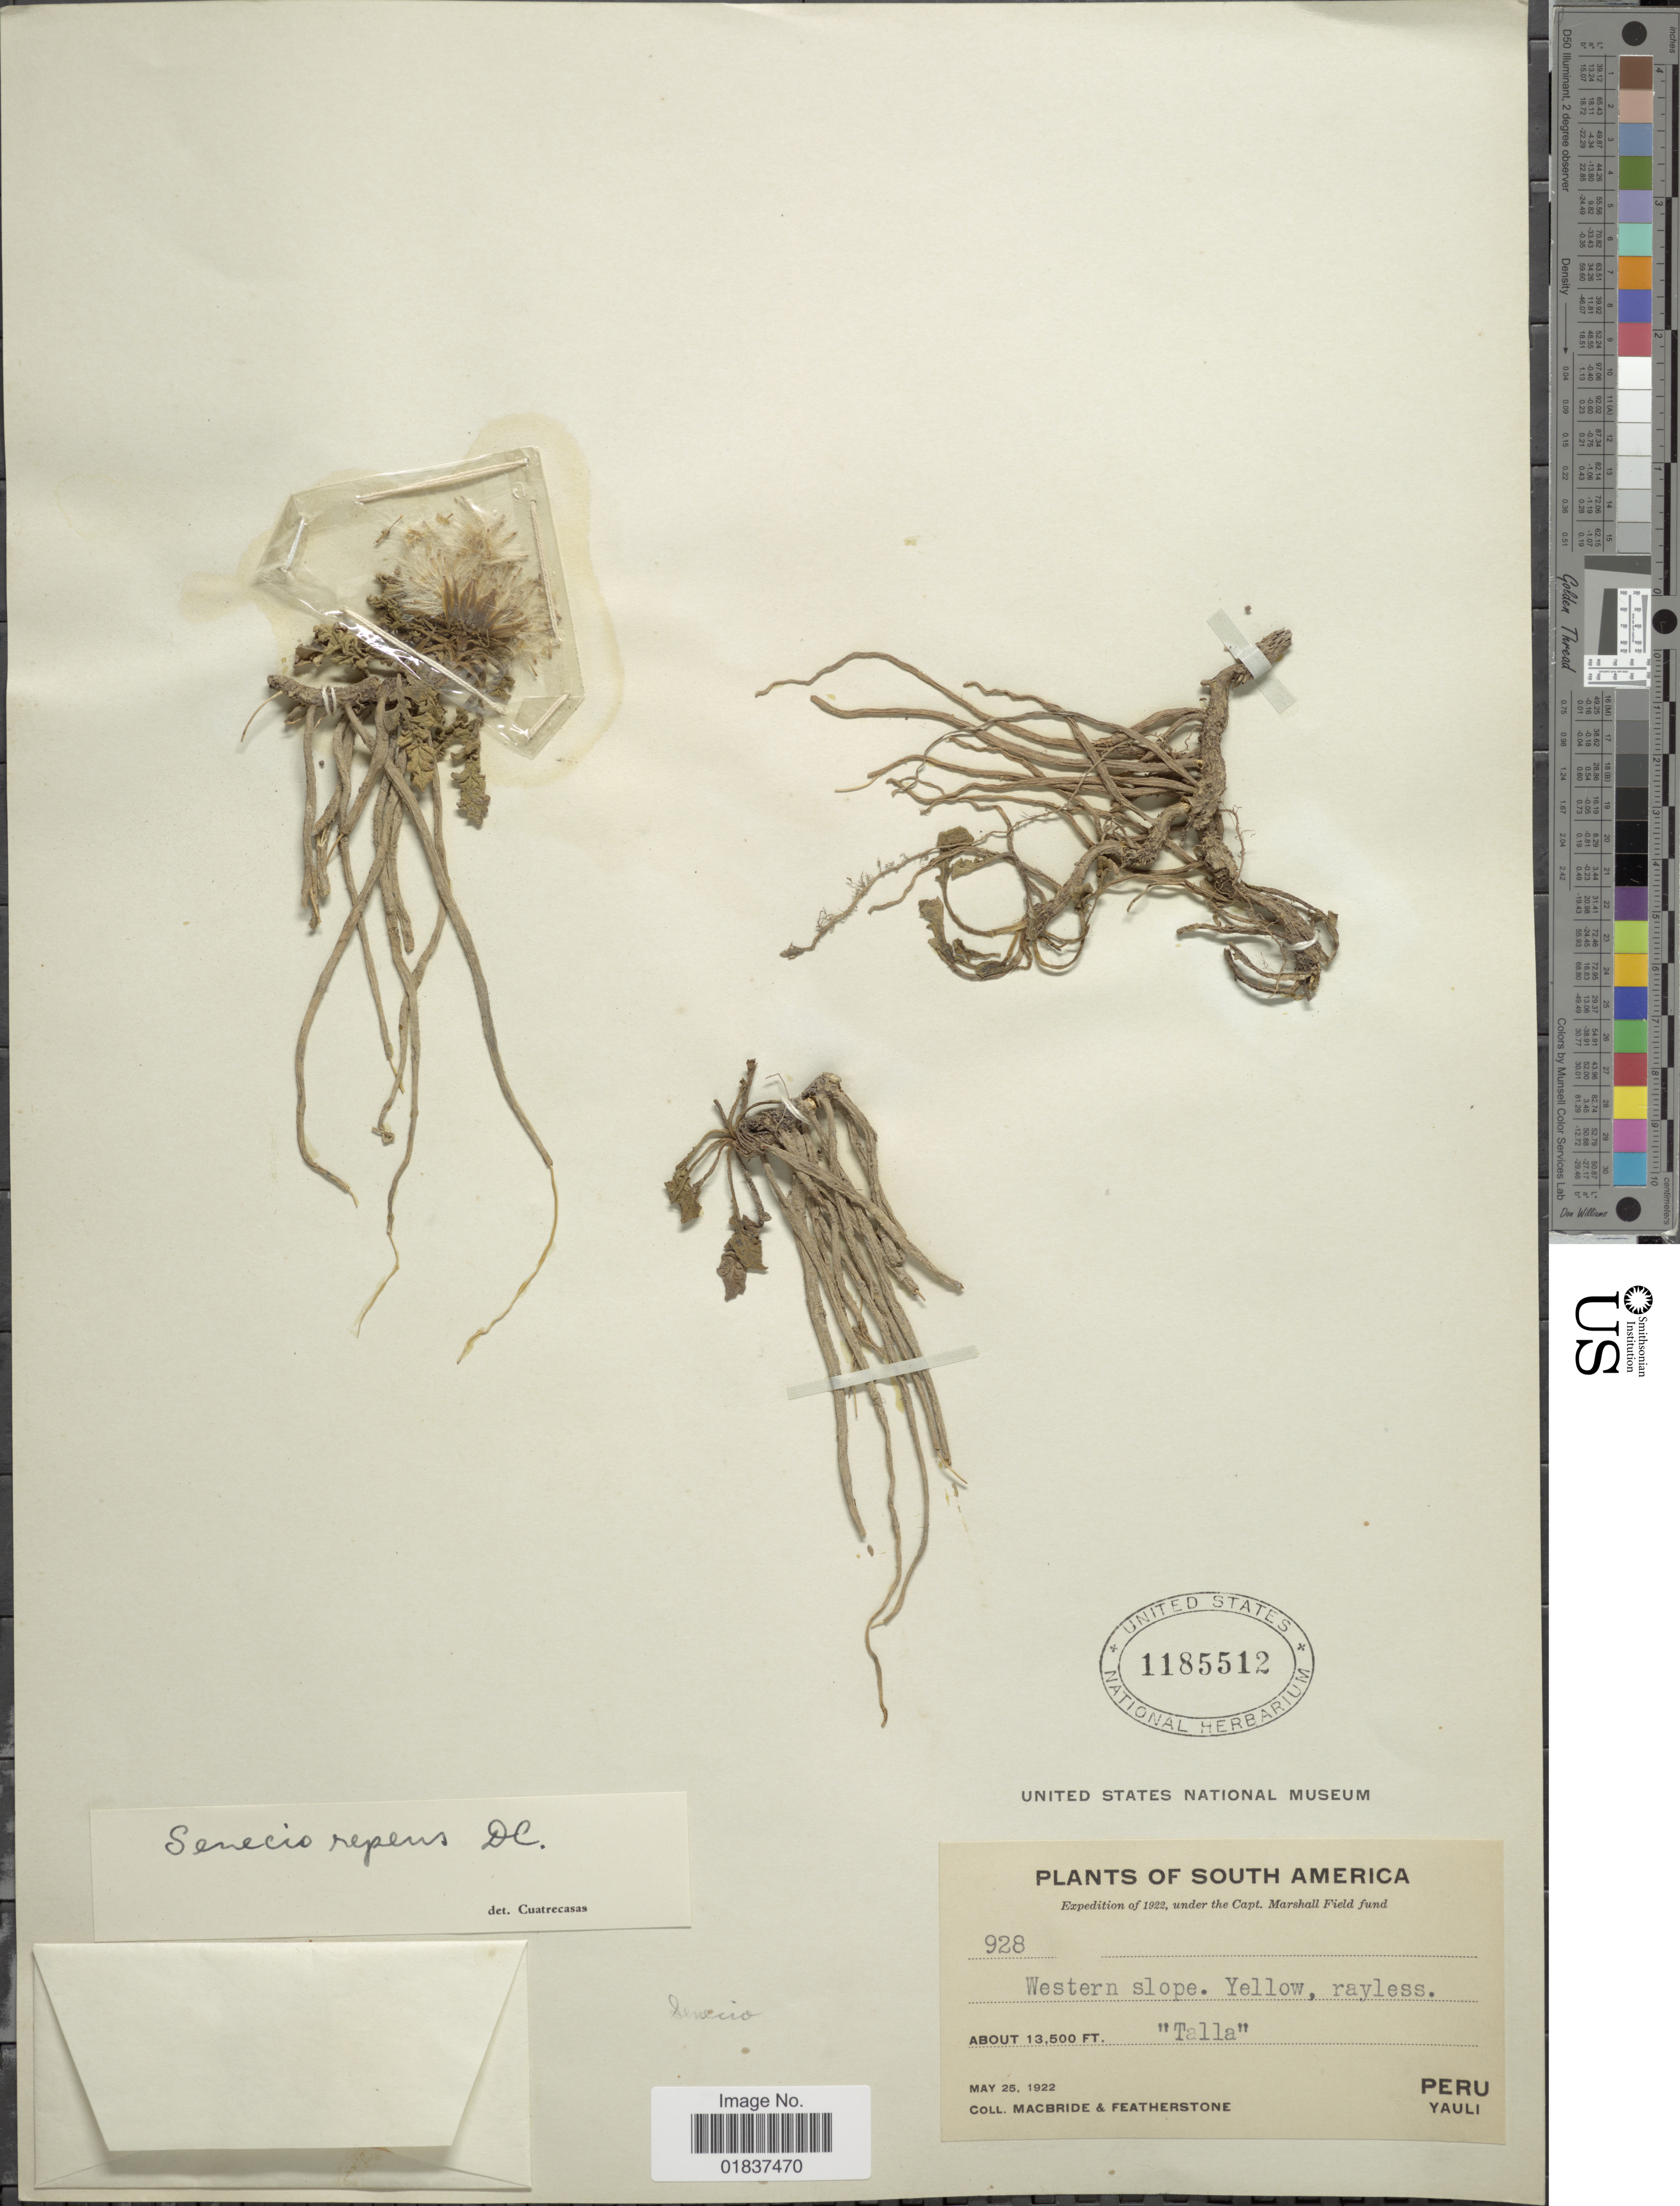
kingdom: Plantae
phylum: Tracheophyta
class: Magnoliopsida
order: Asterales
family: Asteraceae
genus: Senecio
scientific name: Senecio casapaltensis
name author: Ball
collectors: J. F. Macbride & -. Featherstone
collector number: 928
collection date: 1922-05-25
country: Peru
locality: Yauli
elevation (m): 4115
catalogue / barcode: US 1185512